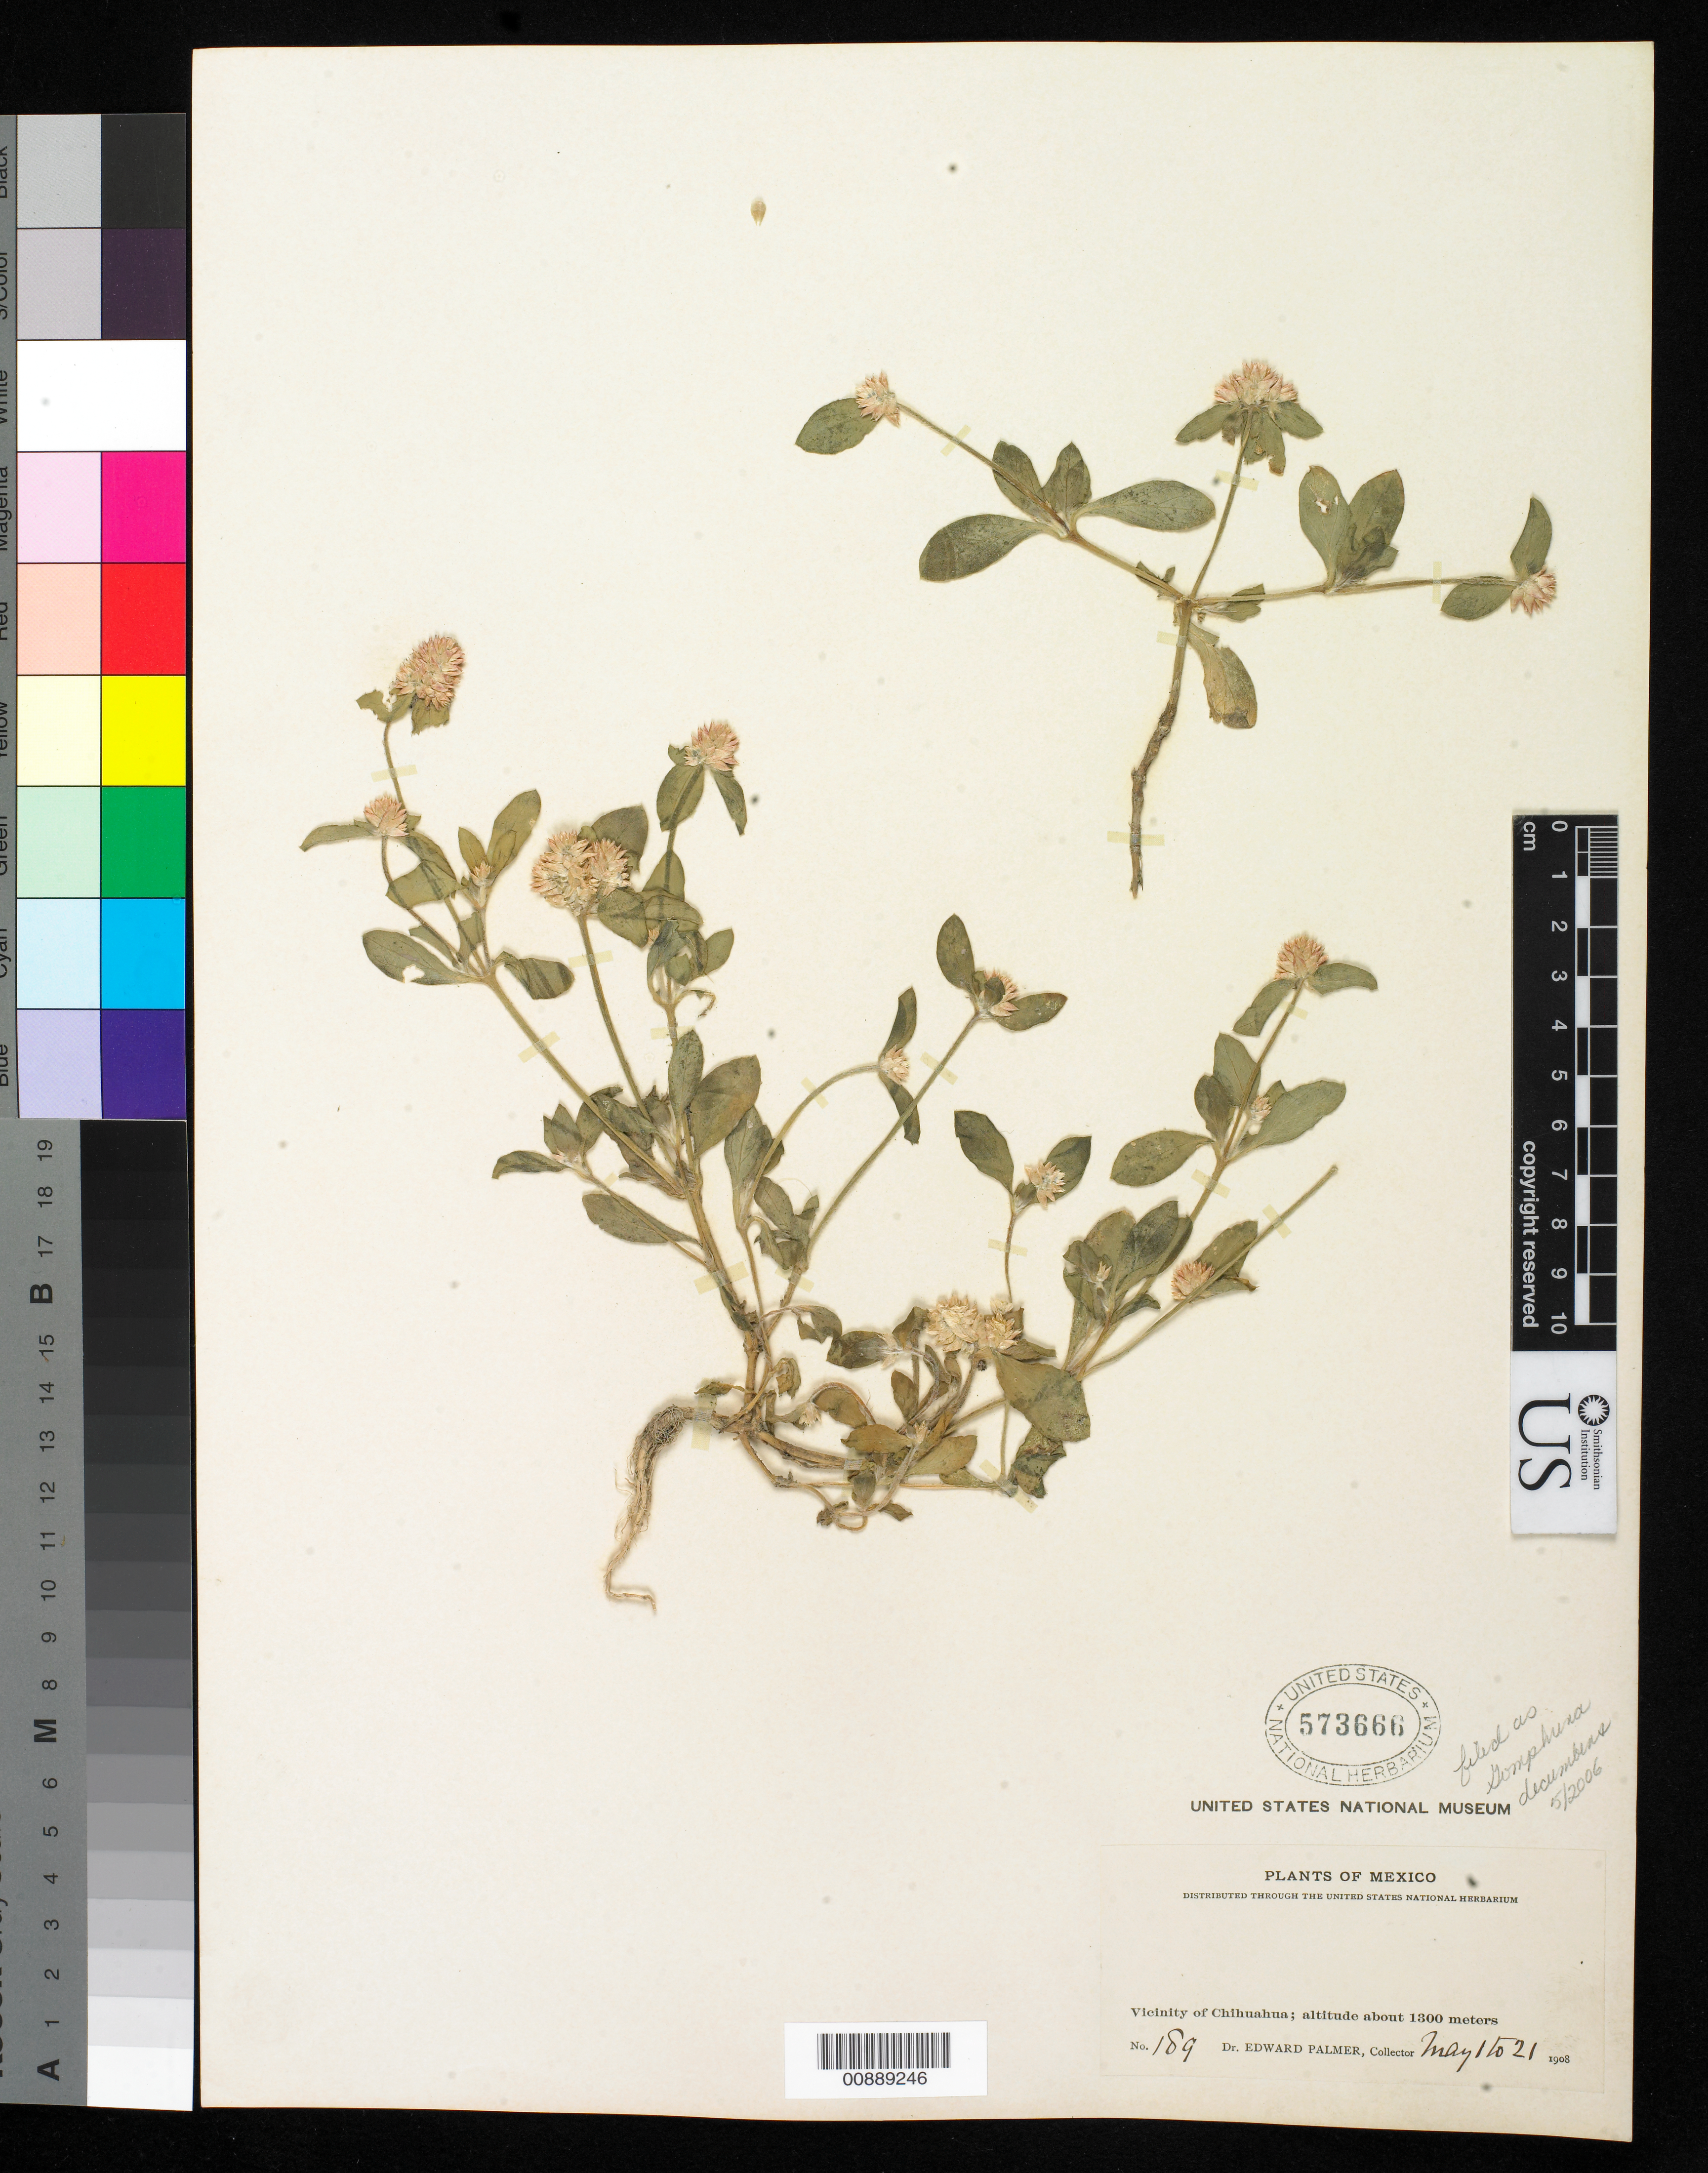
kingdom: Plantae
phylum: Tracheophyta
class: Magnoliopsida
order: Caryophyllales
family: Amaranthaceae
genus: Gomphrena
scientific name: Gomphrena decumbens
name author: Jacq.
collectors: E. Palmer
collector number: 189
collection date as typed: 01 May 1908 to 21 May 1908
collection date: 1908-05-01/1908-05-21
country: Mexico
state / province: Chihuahua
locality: Vicinity of Chihuahua.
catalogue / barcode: US 573666